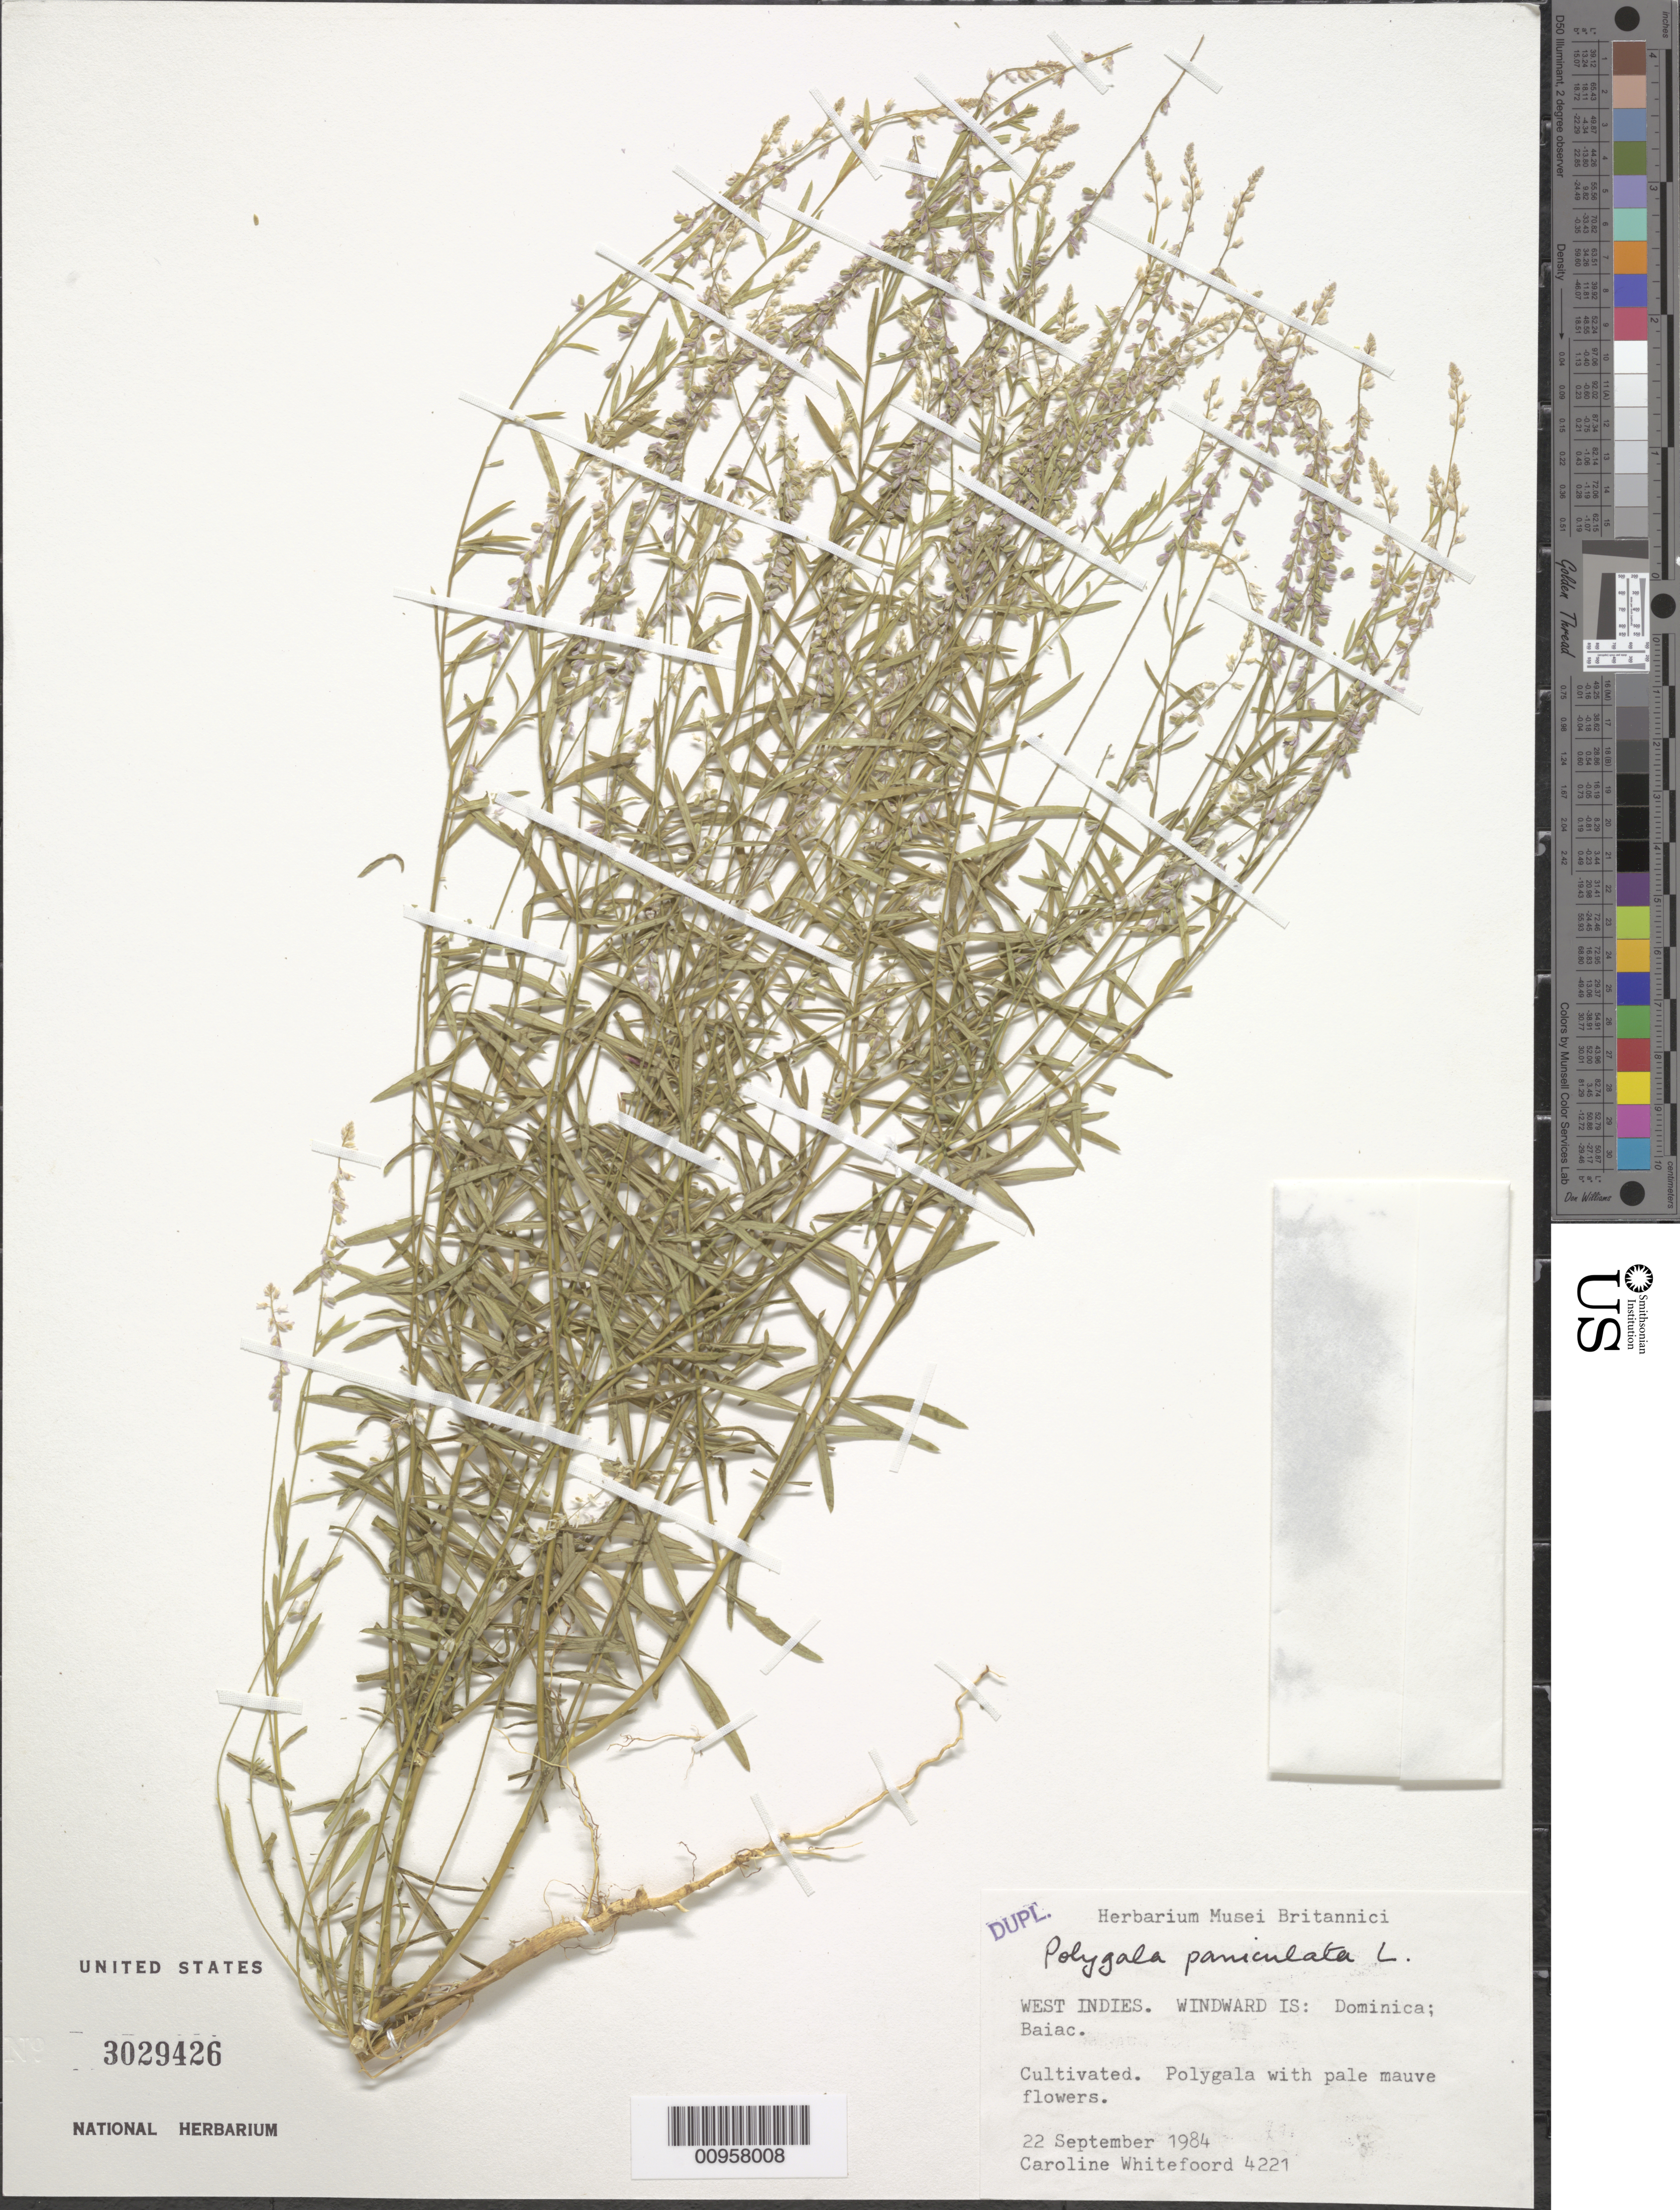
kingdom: Plantae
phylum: Tracheophyta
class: Magnoliopsida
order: Fabales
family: Polygalaceae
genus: Polygala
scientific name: Polygala paniculata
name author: L.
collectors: C. Whitefoord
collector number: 4221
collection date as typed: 22 Sep 1984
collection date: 1984-09-22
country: Dominica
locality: Baiac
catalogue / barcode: US 3029426